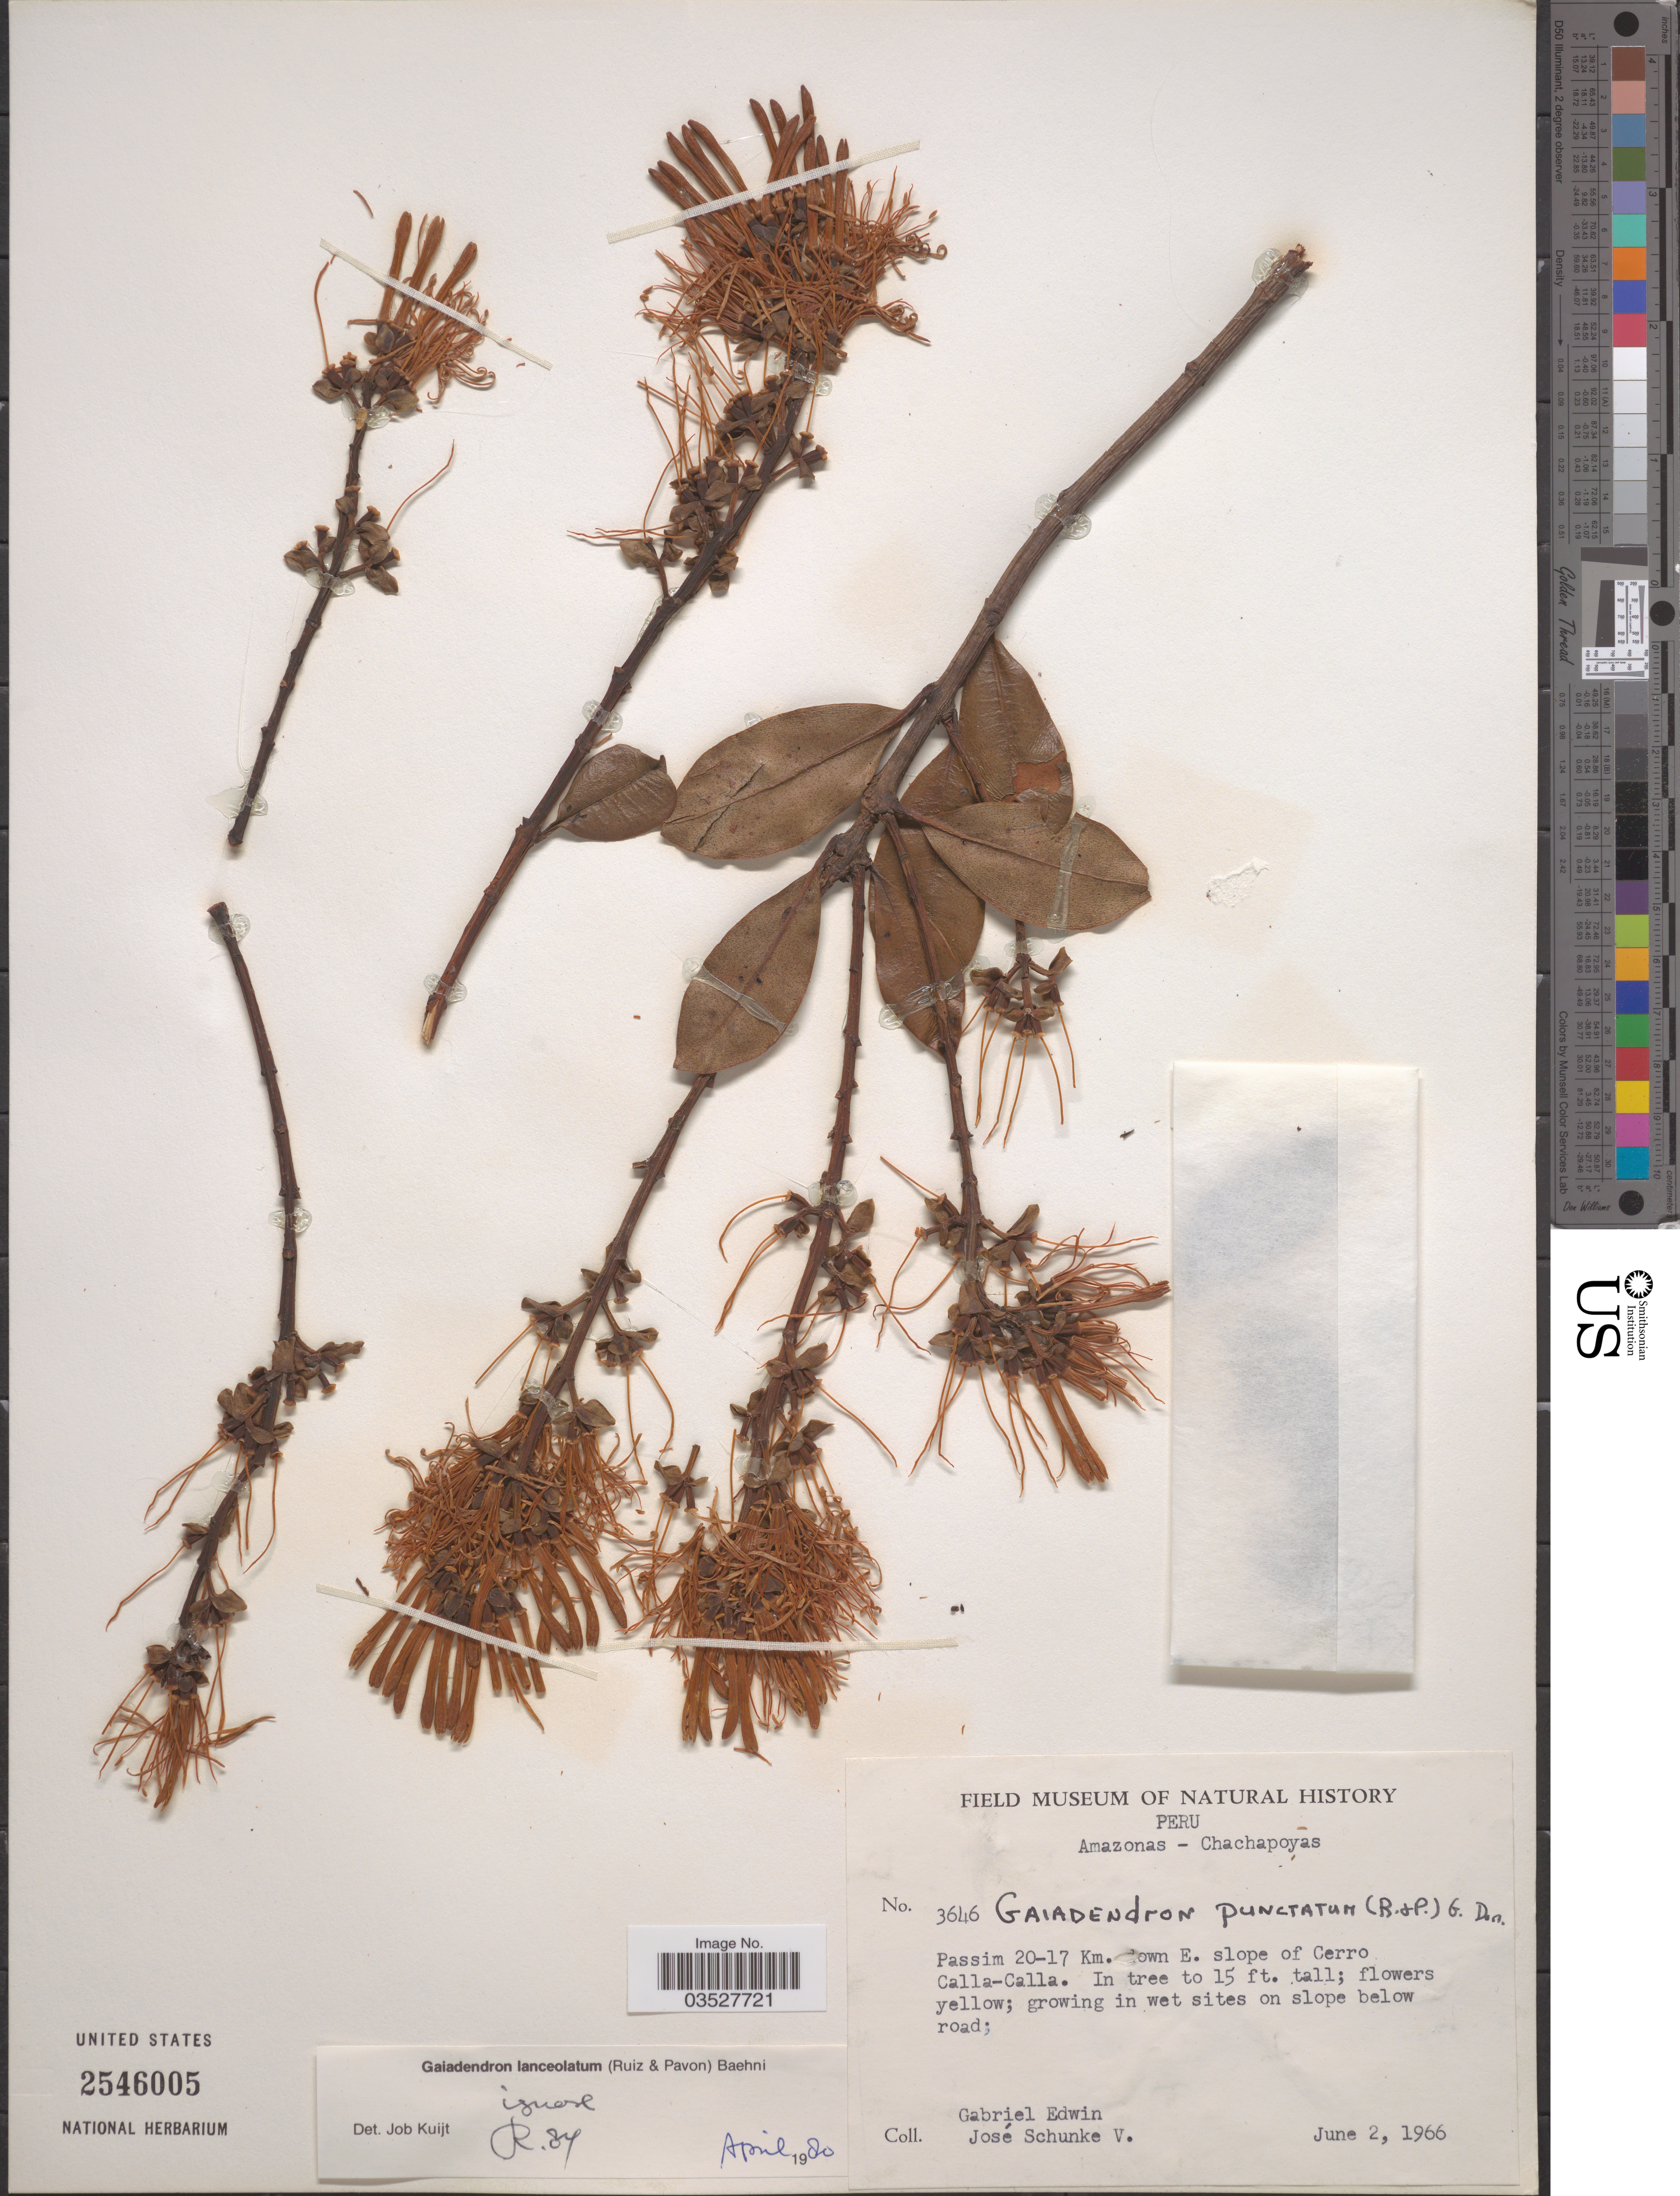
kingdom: Plantae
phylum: Tracheophyta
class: Magnoliopsida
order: Santalales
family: Loranthaceae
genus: Gaiadendron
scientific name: Gaiadendron punctatum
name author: (Ruiz & Pav.) G. Don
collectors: G. Edwin & J. Schunke Vigo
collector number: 3646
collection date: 1966-06-02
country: Peru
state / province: Amazonas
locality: Amazonas-Chachapoyas. Passim 20-17 Km. down E. slope of Cerro Calla-Calla.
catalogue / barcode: US 2546005